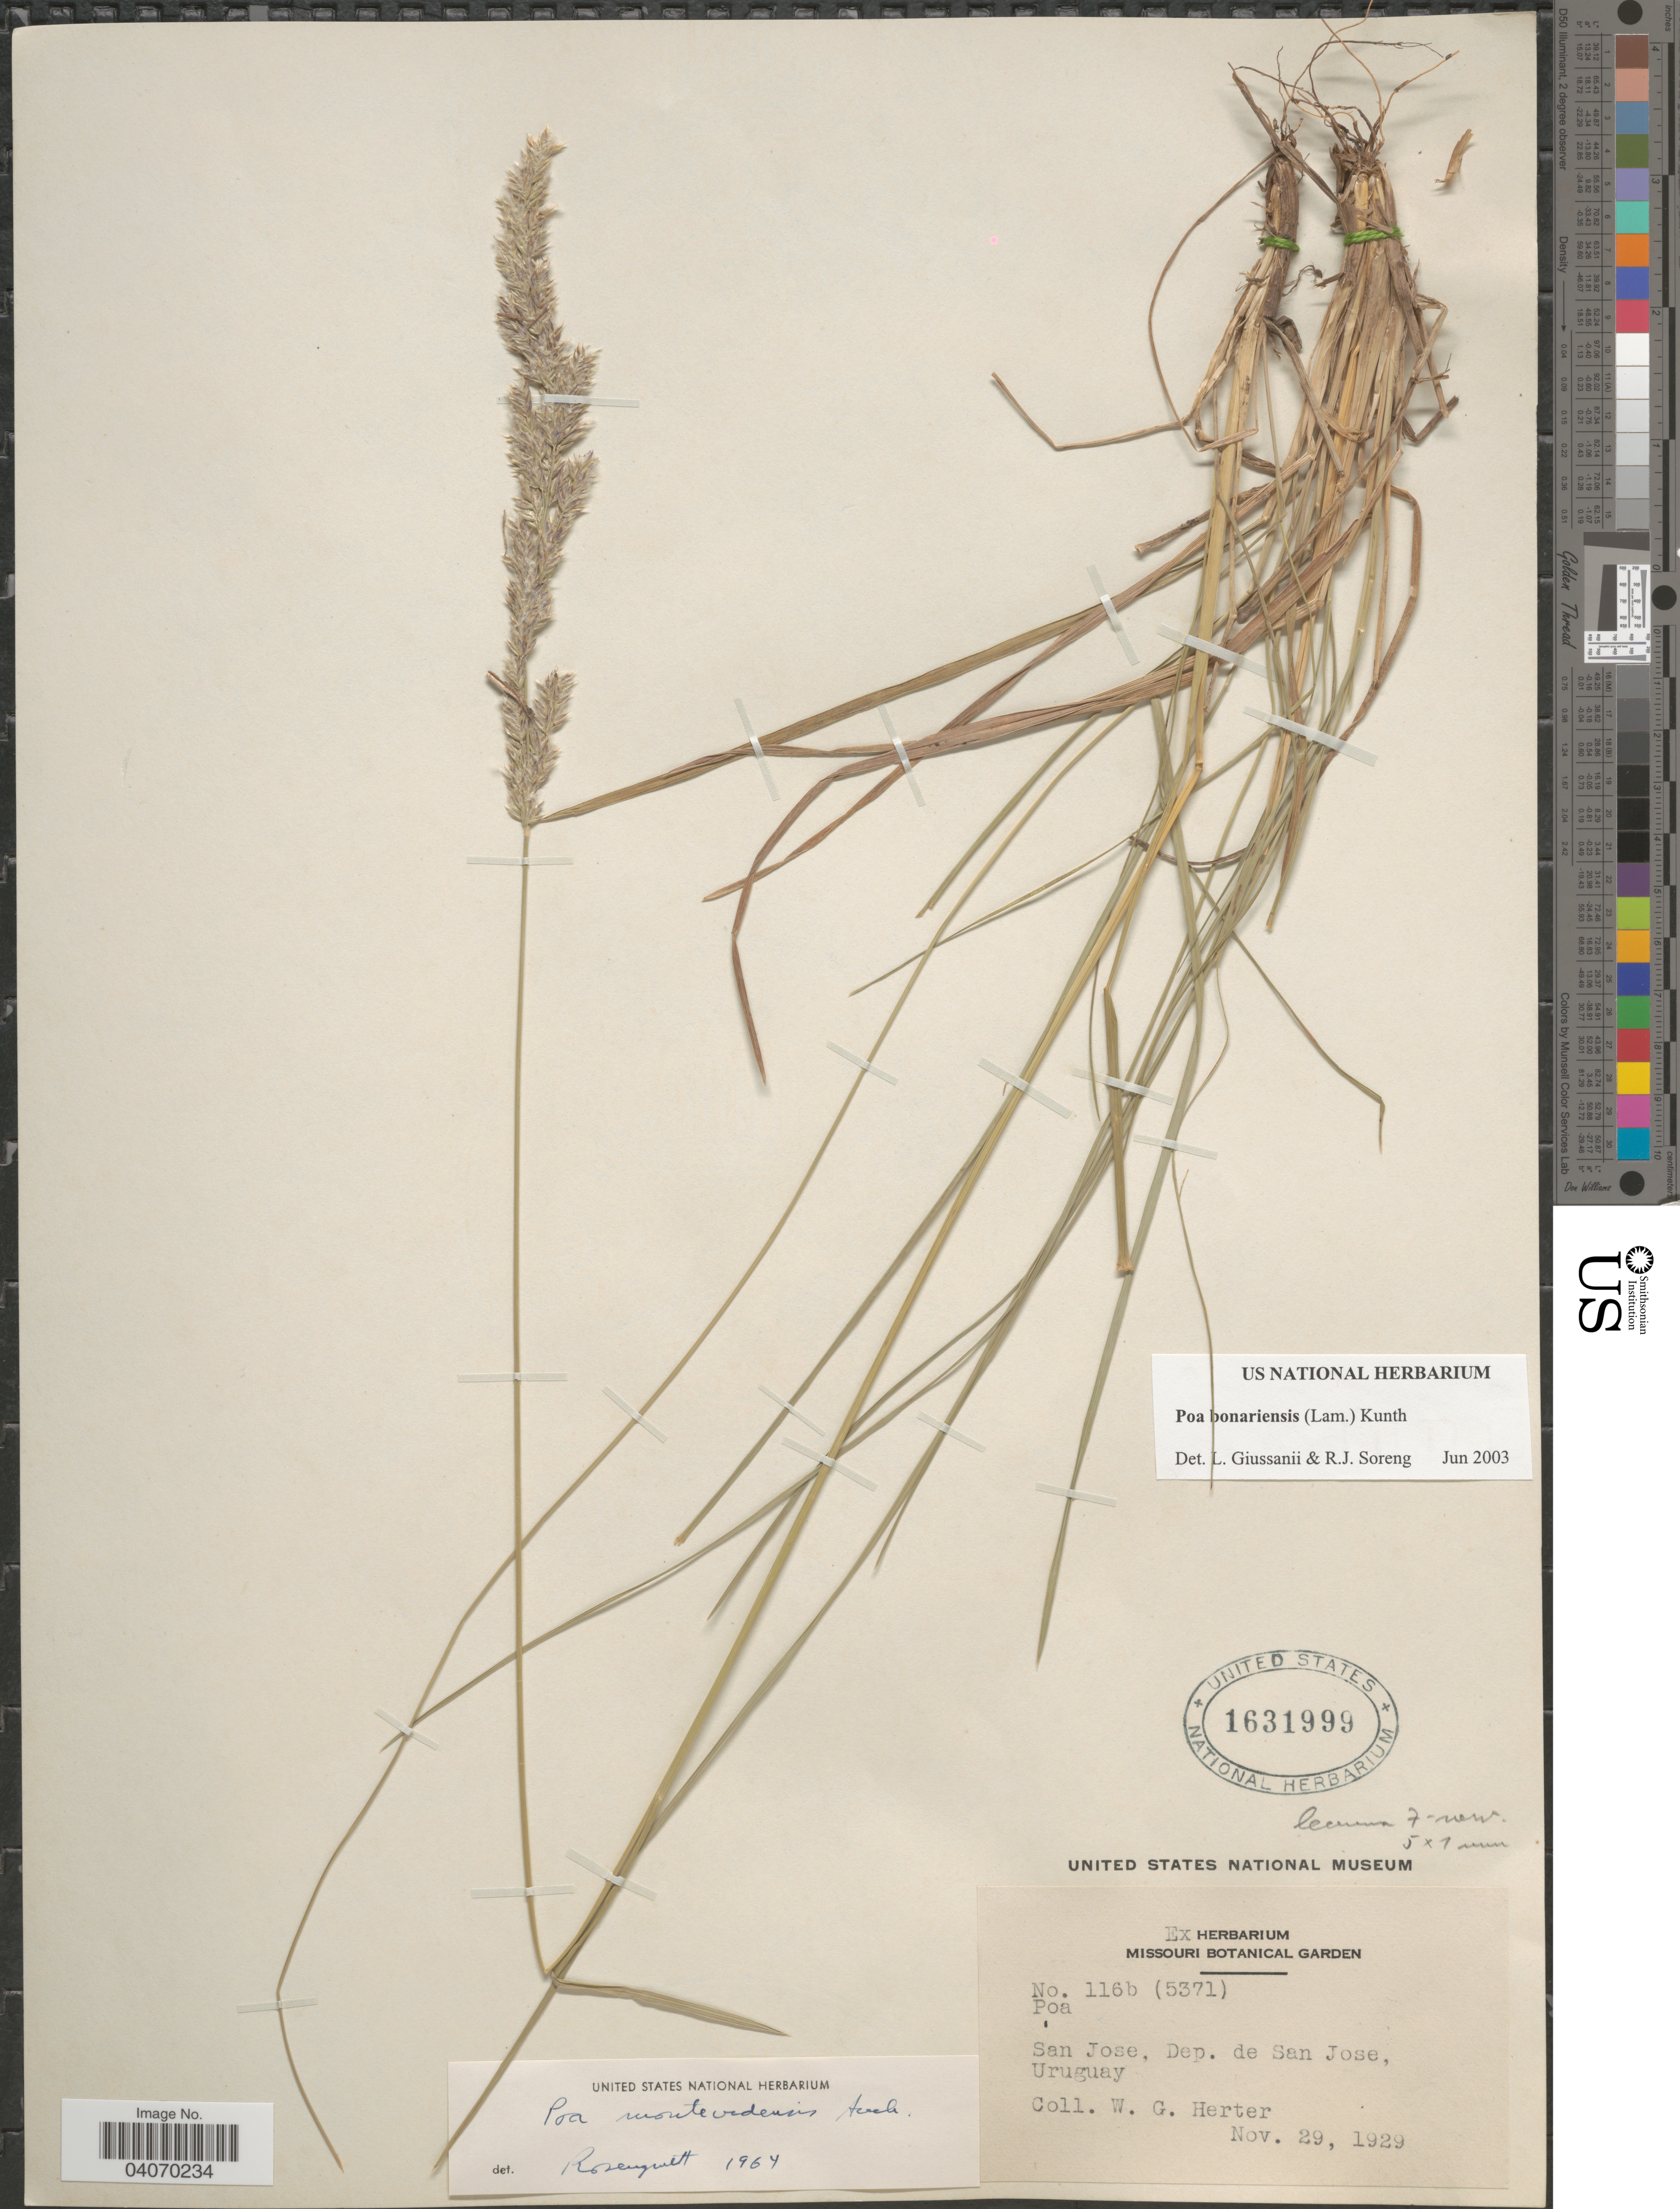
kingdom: Plantae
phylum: Tracheophyta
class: Liliopsida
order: Poales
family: Poaceae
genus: Poa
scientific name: Poa bonariensis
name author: (Lam.) Kunth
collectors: W. G. Herter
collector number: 116b (5371)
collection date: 1929-11-29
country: Uruguay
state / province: San Jose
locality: Dep. de San Jose.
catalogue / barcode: US 1631999